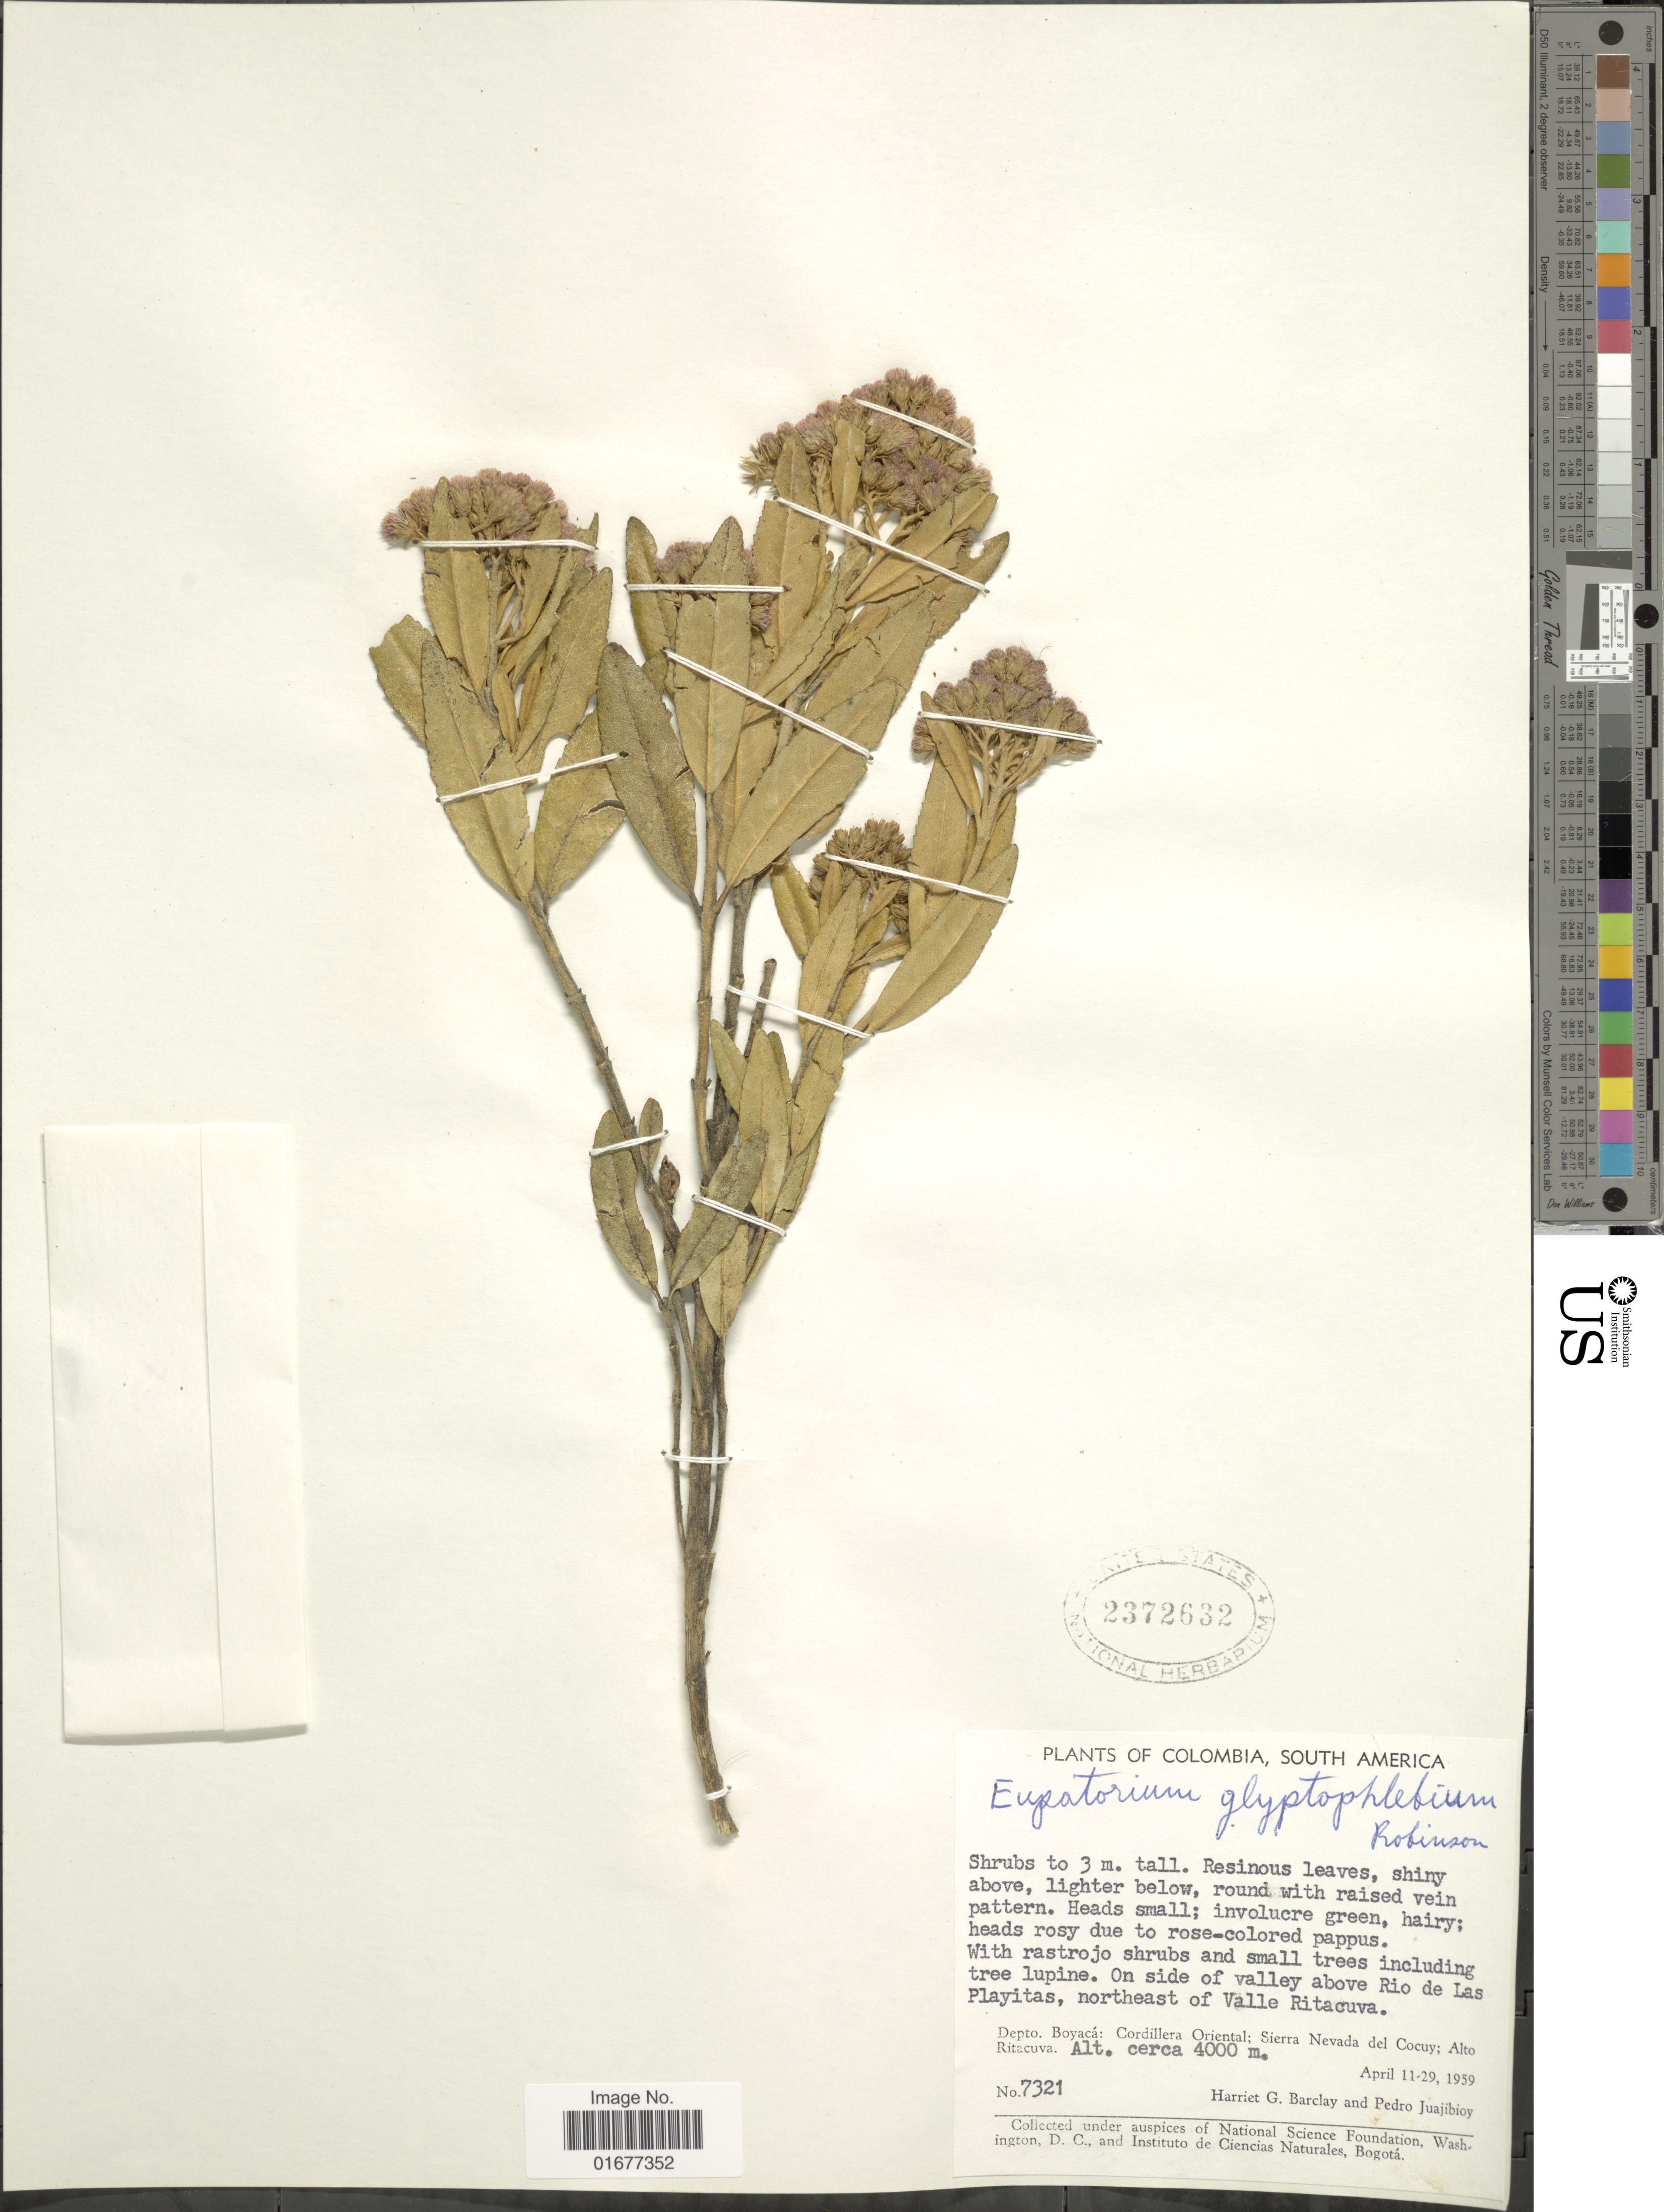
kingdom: Plantae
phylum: Tracheophyta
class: Magnoliopsida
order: Asterales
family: Asteraceae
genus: Ageratina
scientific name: Ageratina glyptophlebia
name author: (B.L. Rob.) R.M. King & H. Rob.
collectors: H. G. Barclay & P. Juajibioy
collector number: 7321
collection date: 1959-04-11/1959-04-29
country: Colombia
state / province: Boyacá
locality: On side of valley above Rio de Las Playotas, northeast of Valle Ritacuva, Cord8illera Oriental: Sierra Nevada Del Cocuy; Alto Ritacuva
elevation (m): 4000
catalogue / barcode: US 2372632